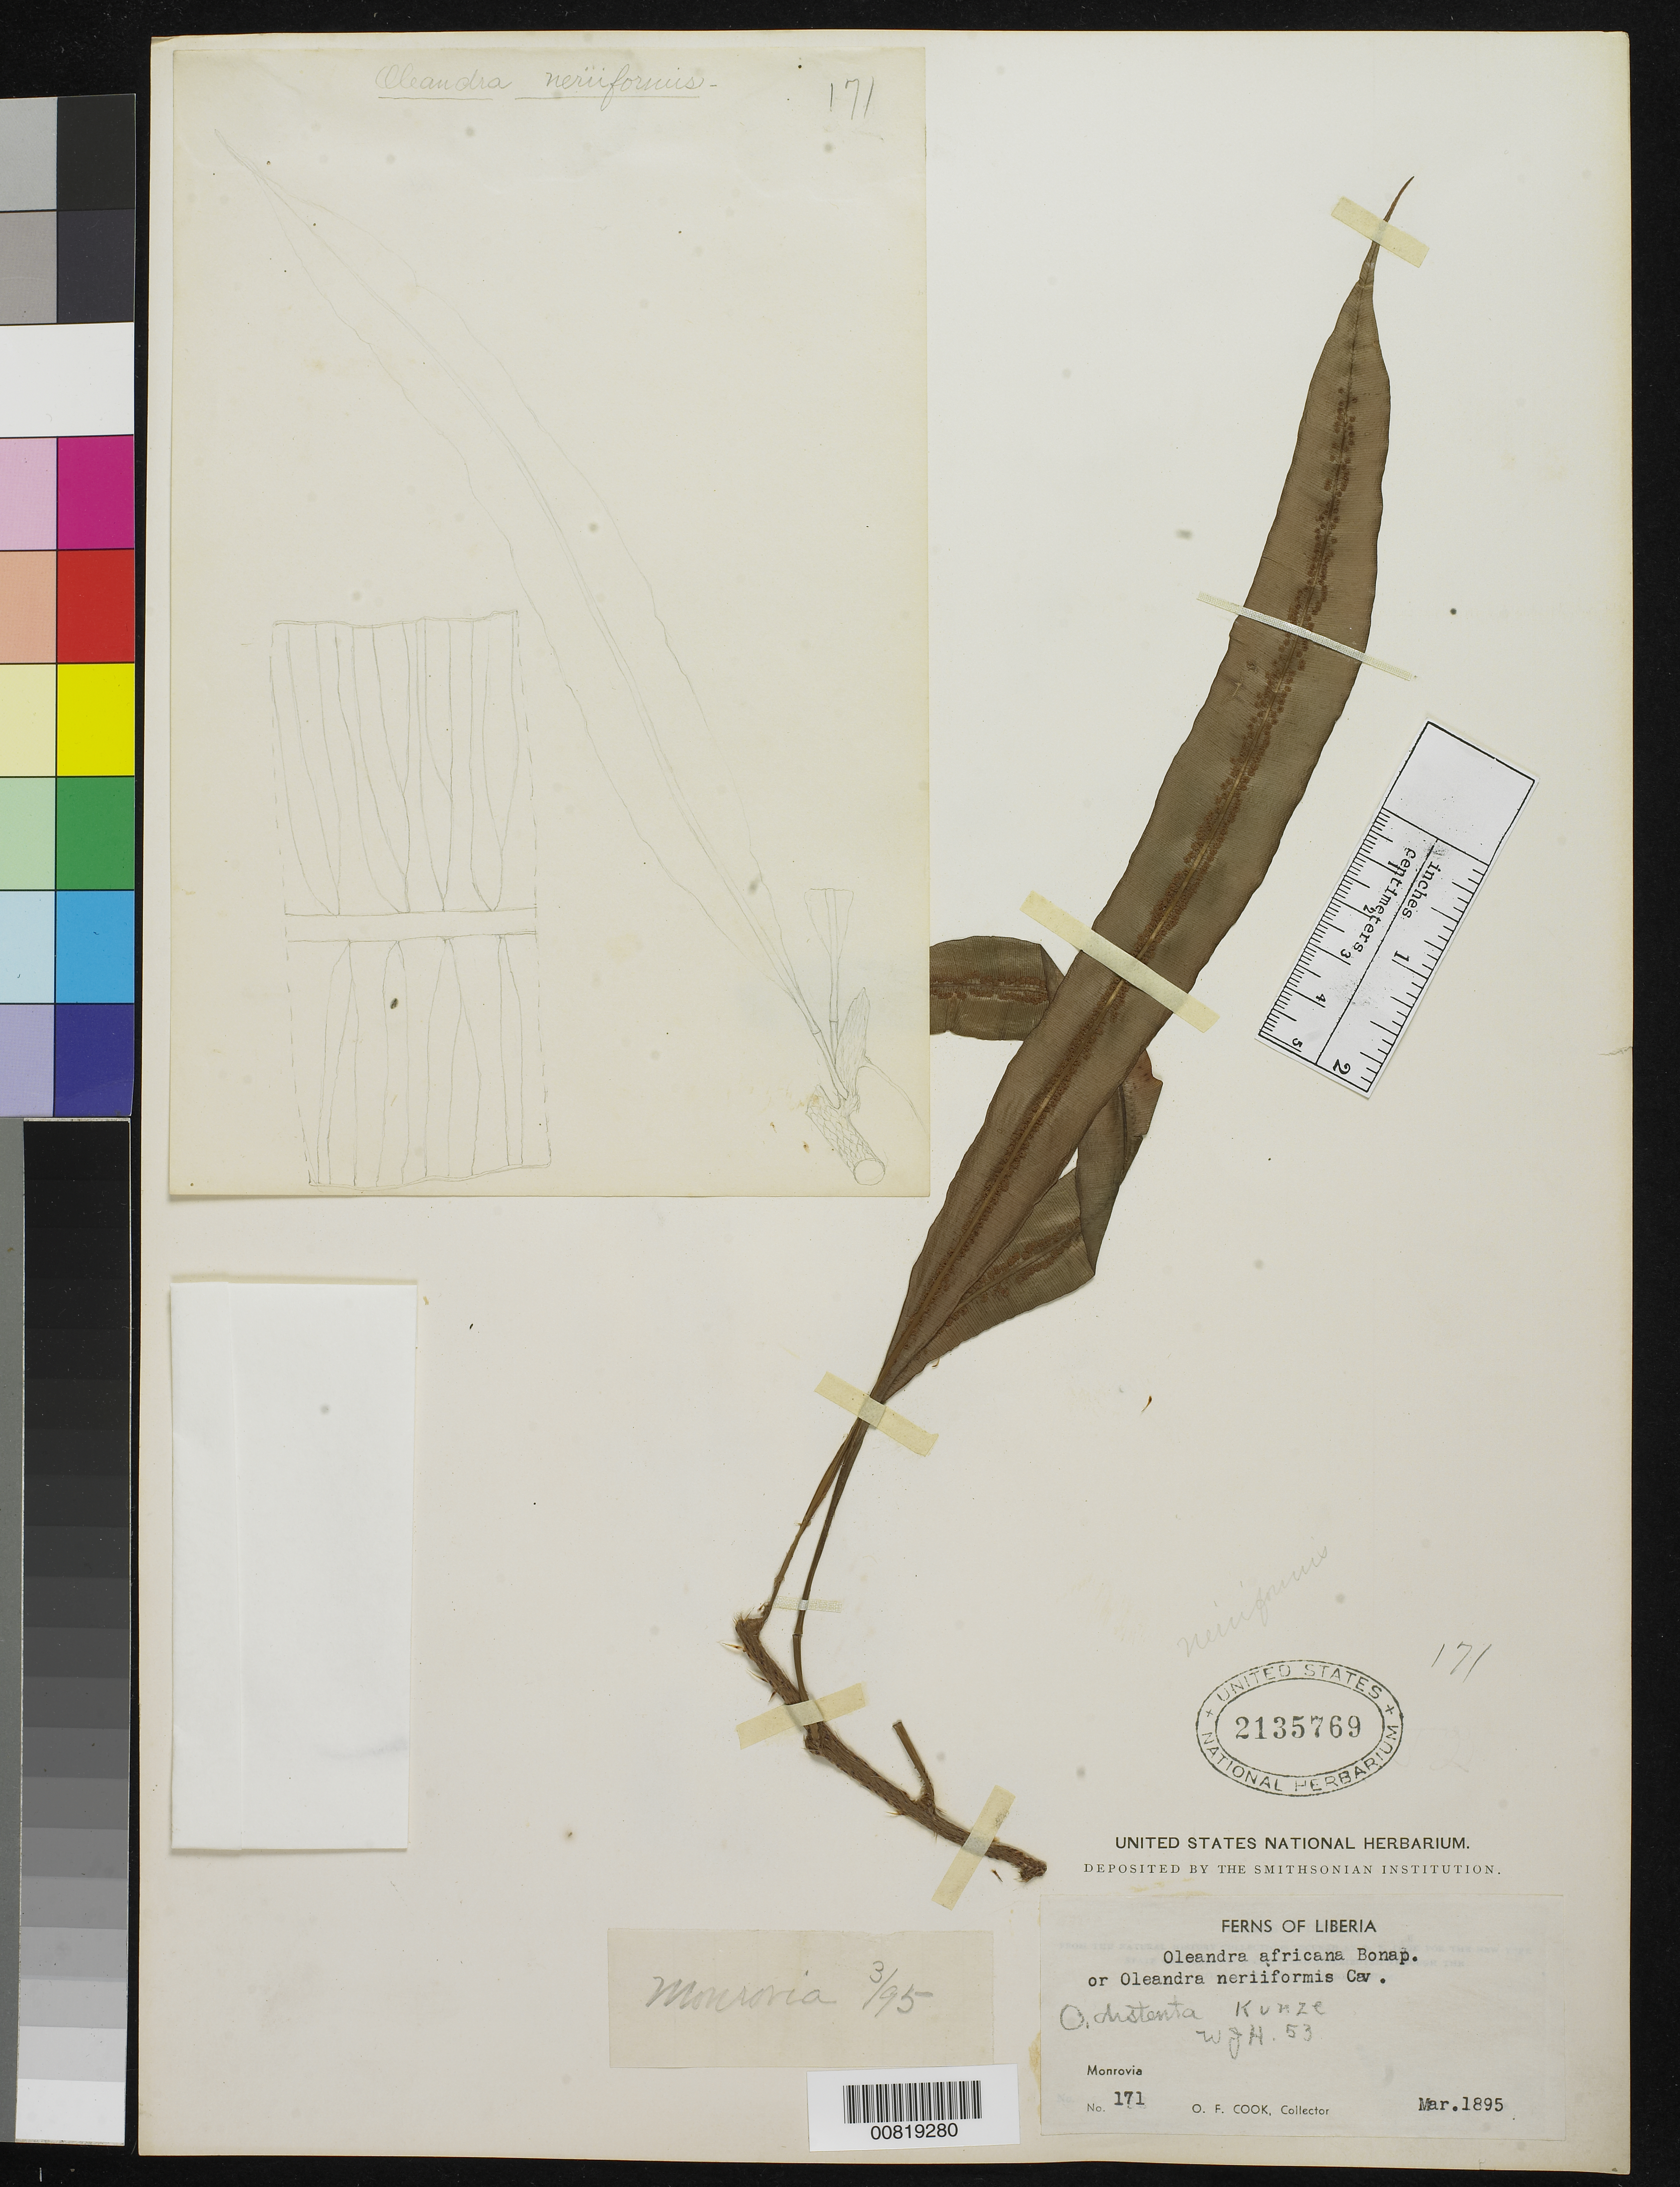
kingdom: Plantae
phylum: Tracheophyta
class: Polypodiopsida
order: Polypodiales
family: Oleandraceae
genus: Oleandra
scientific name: Oleandra africana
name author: Bonap.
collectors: O. F. Cook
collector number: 171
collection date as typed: Mar 1895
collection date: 1895-03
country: Liberia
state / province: Montserrado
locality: Monrovia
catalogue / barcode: US 2135769